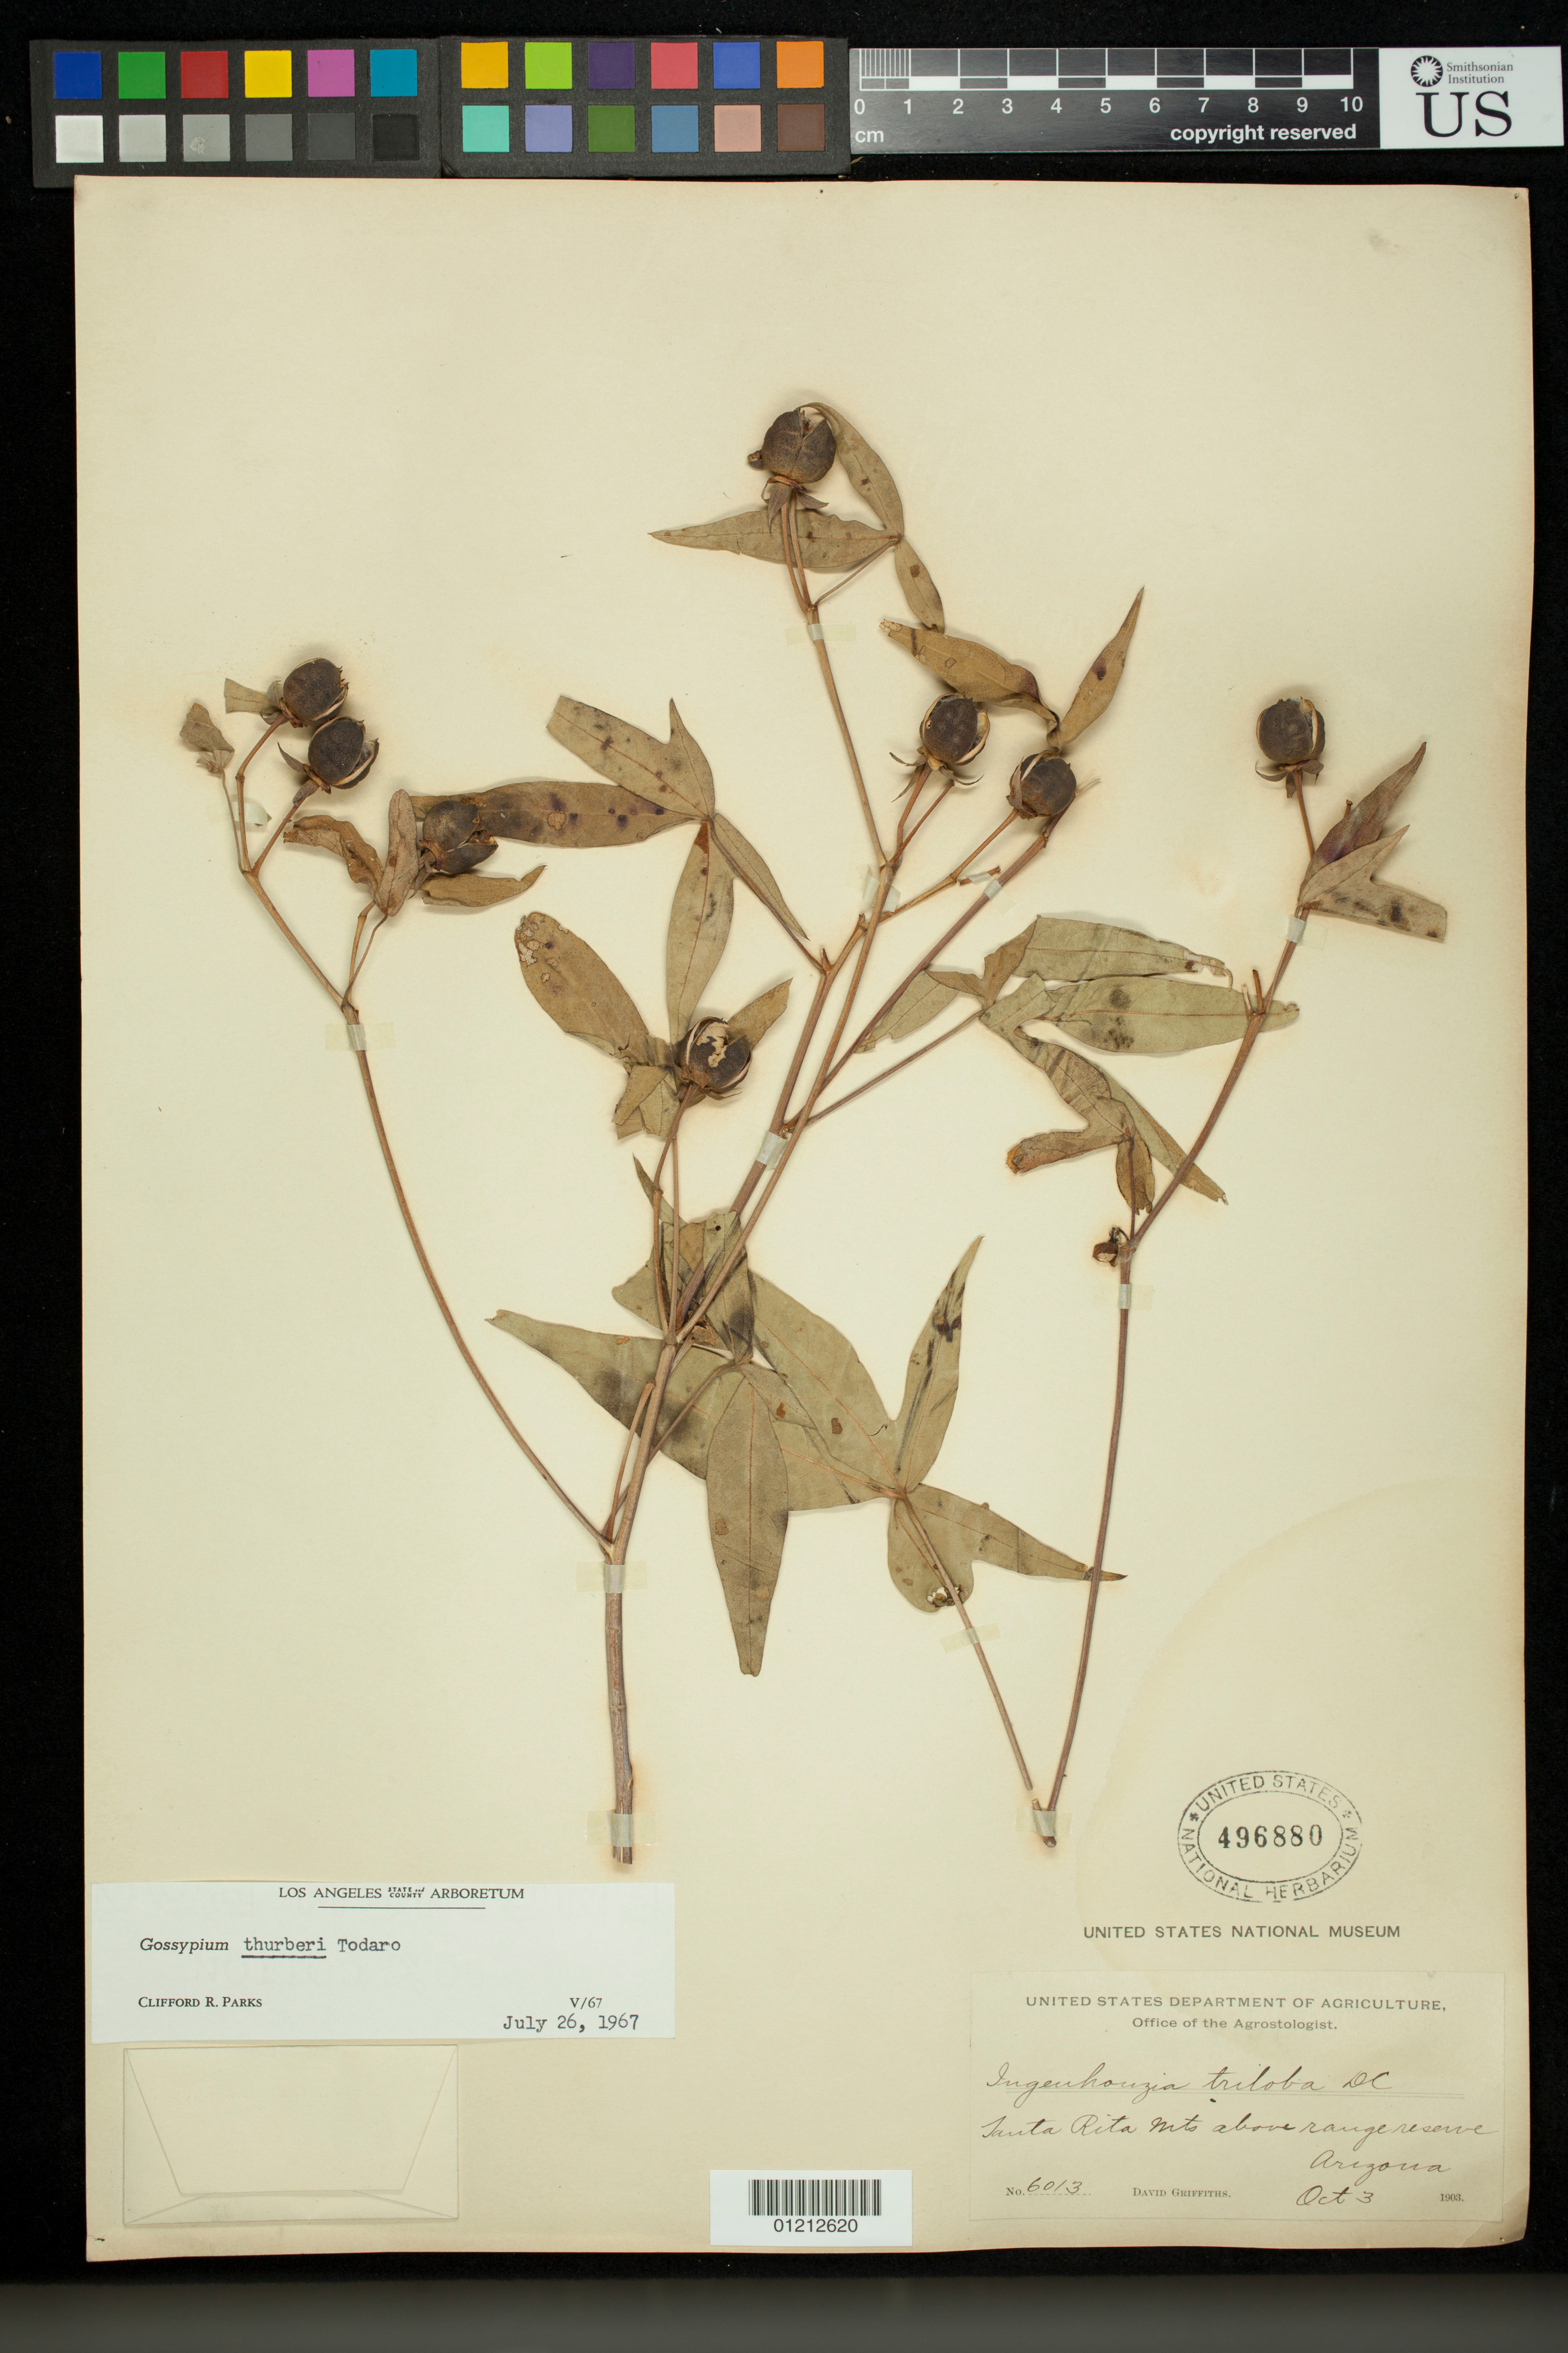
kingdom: Plantae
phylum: Tracheophyta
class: Magnoliopsida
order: Malvales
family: Malvaceae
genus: Gossypium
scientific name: Gossypium thurberi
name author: Tod.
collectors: D. Griffiths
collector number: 6013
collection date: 1903-10-03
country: United States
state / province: Arizona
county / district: Santa Cruz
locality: Santa Rita Mountains above range reserve.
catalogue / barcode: US 496880